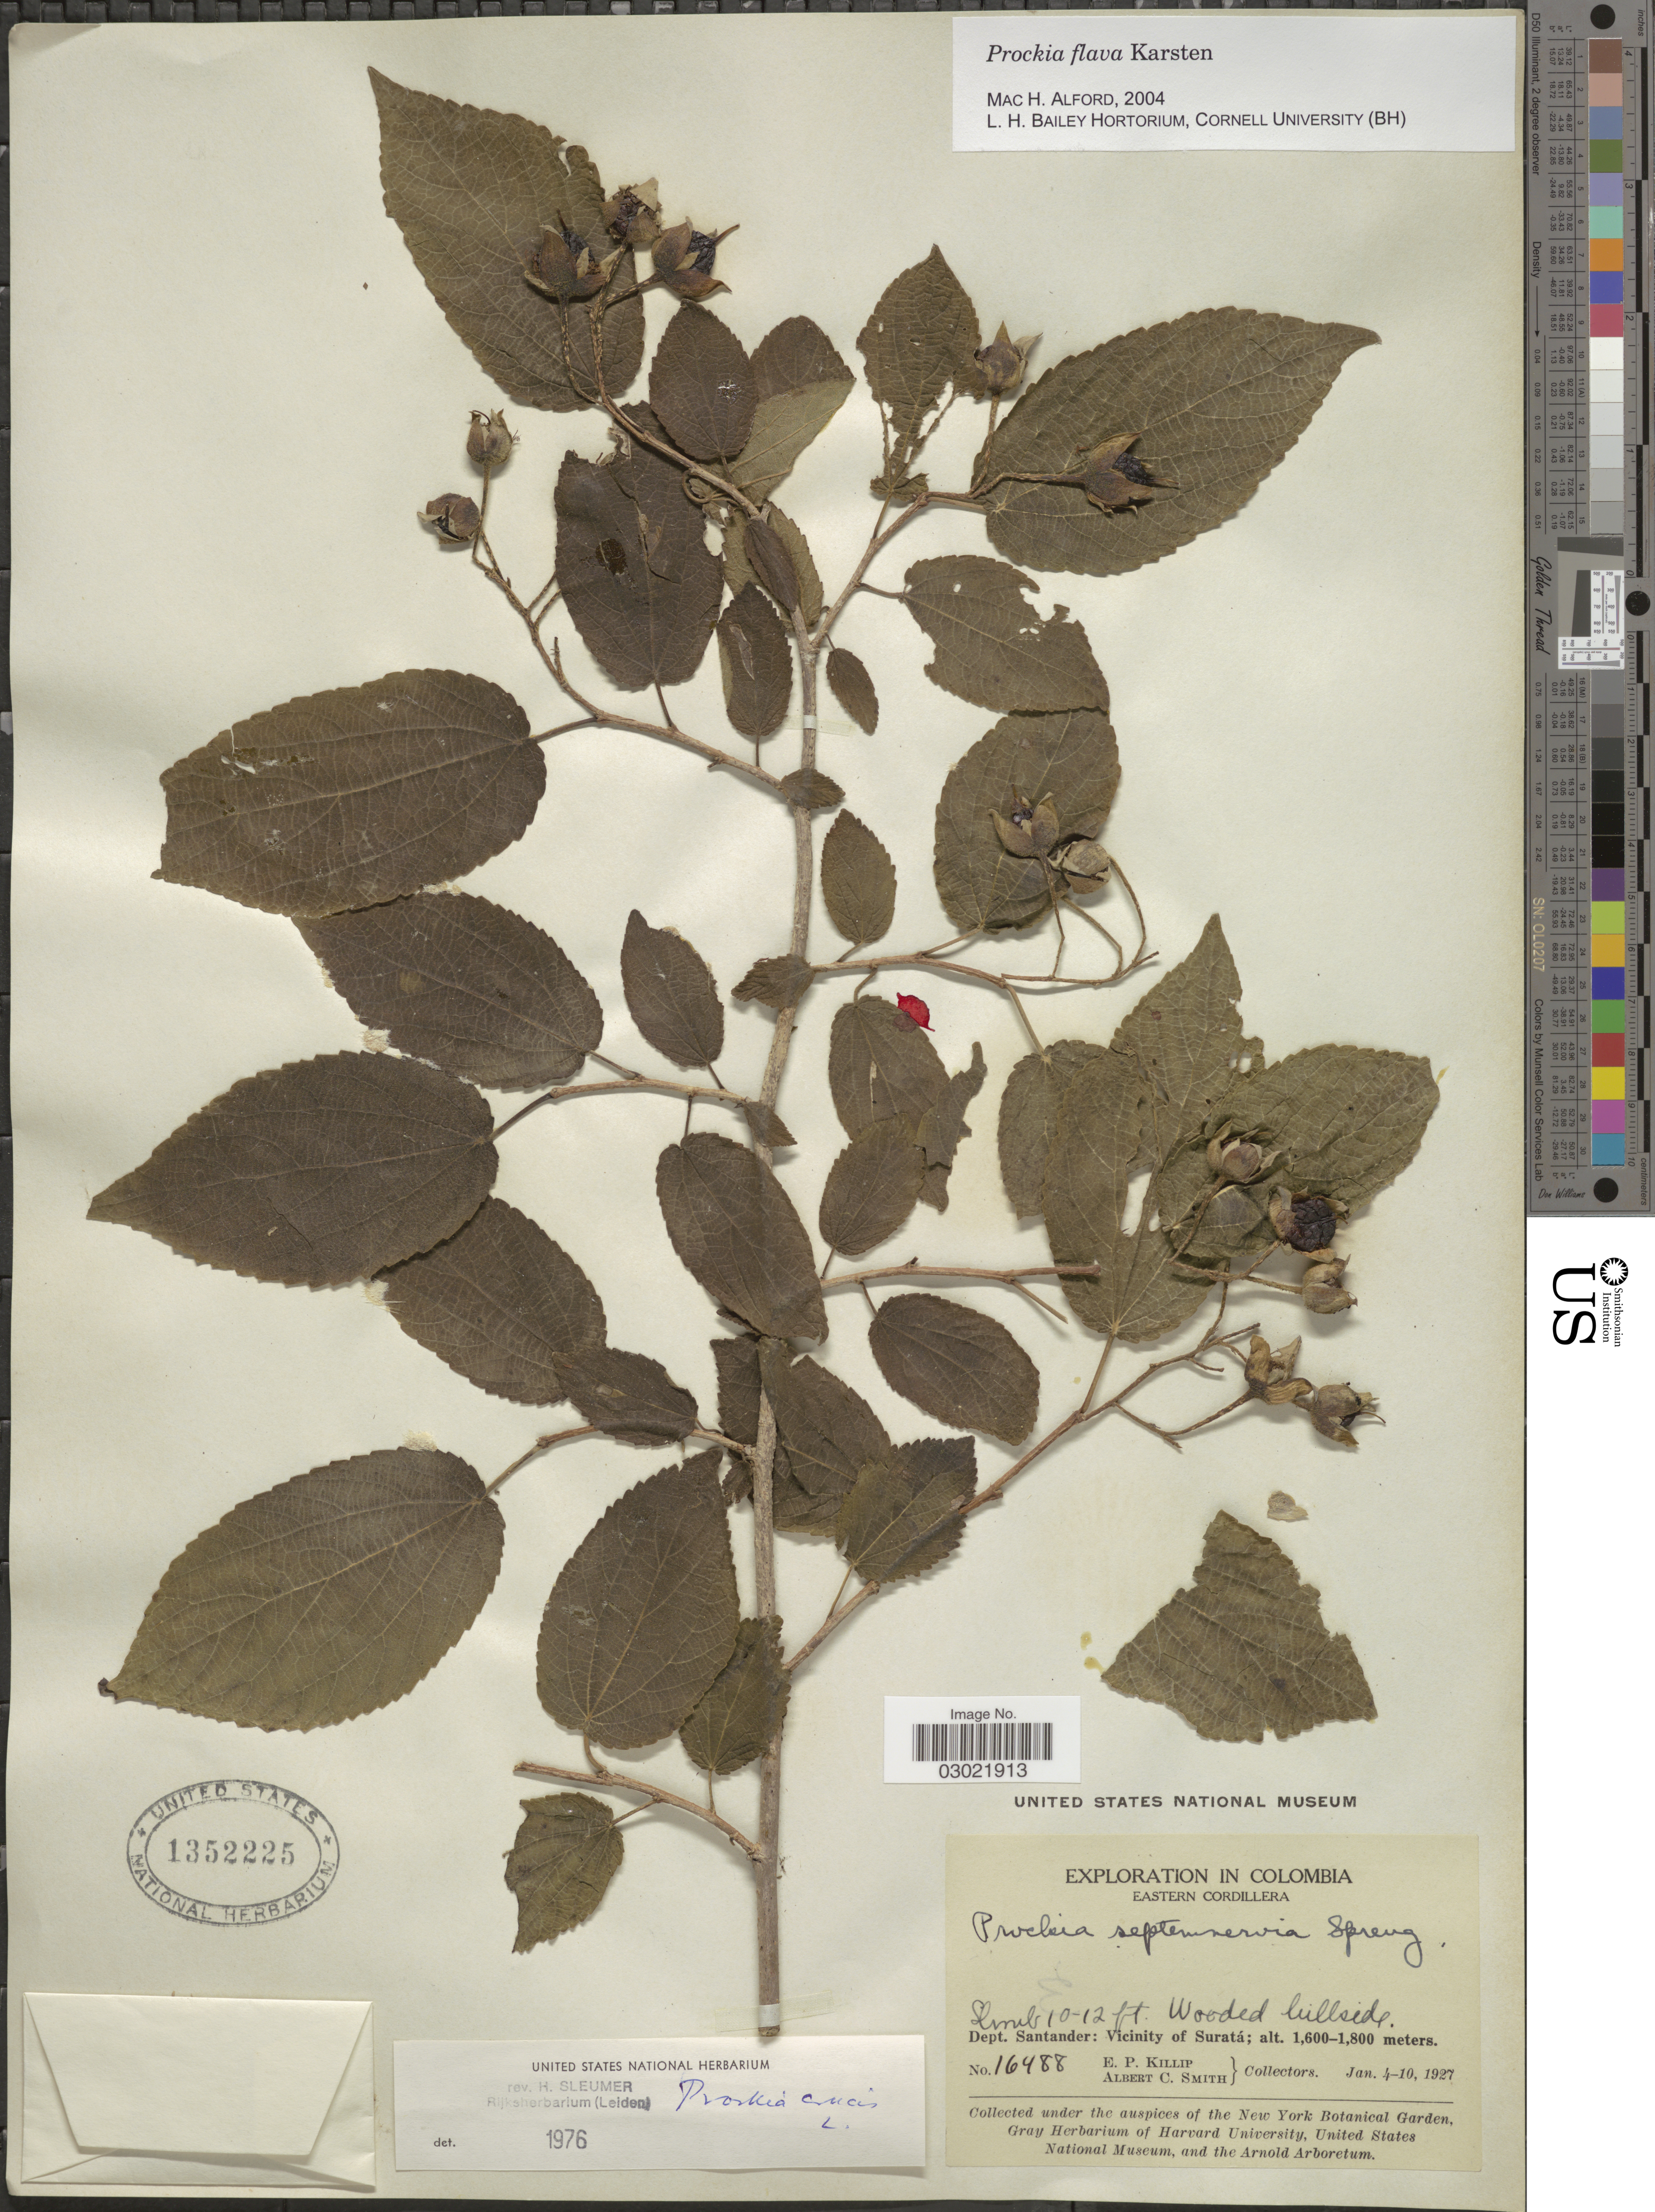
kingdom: Plantae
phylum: Tracheophyta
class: Magnoliopsida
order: Malpighiales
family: Salicaceae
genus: Prockia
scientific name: Prockia flava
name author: H. Karst.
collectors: E. P. Killip & A. C. Smith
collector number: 16488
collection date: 1927-01-04/1927-01-10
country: Colombia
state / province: Santander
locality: Eastern Cordillera. Dept. Santander: Vicinity of Suratá.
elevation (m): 1600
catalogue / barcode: US 1352225